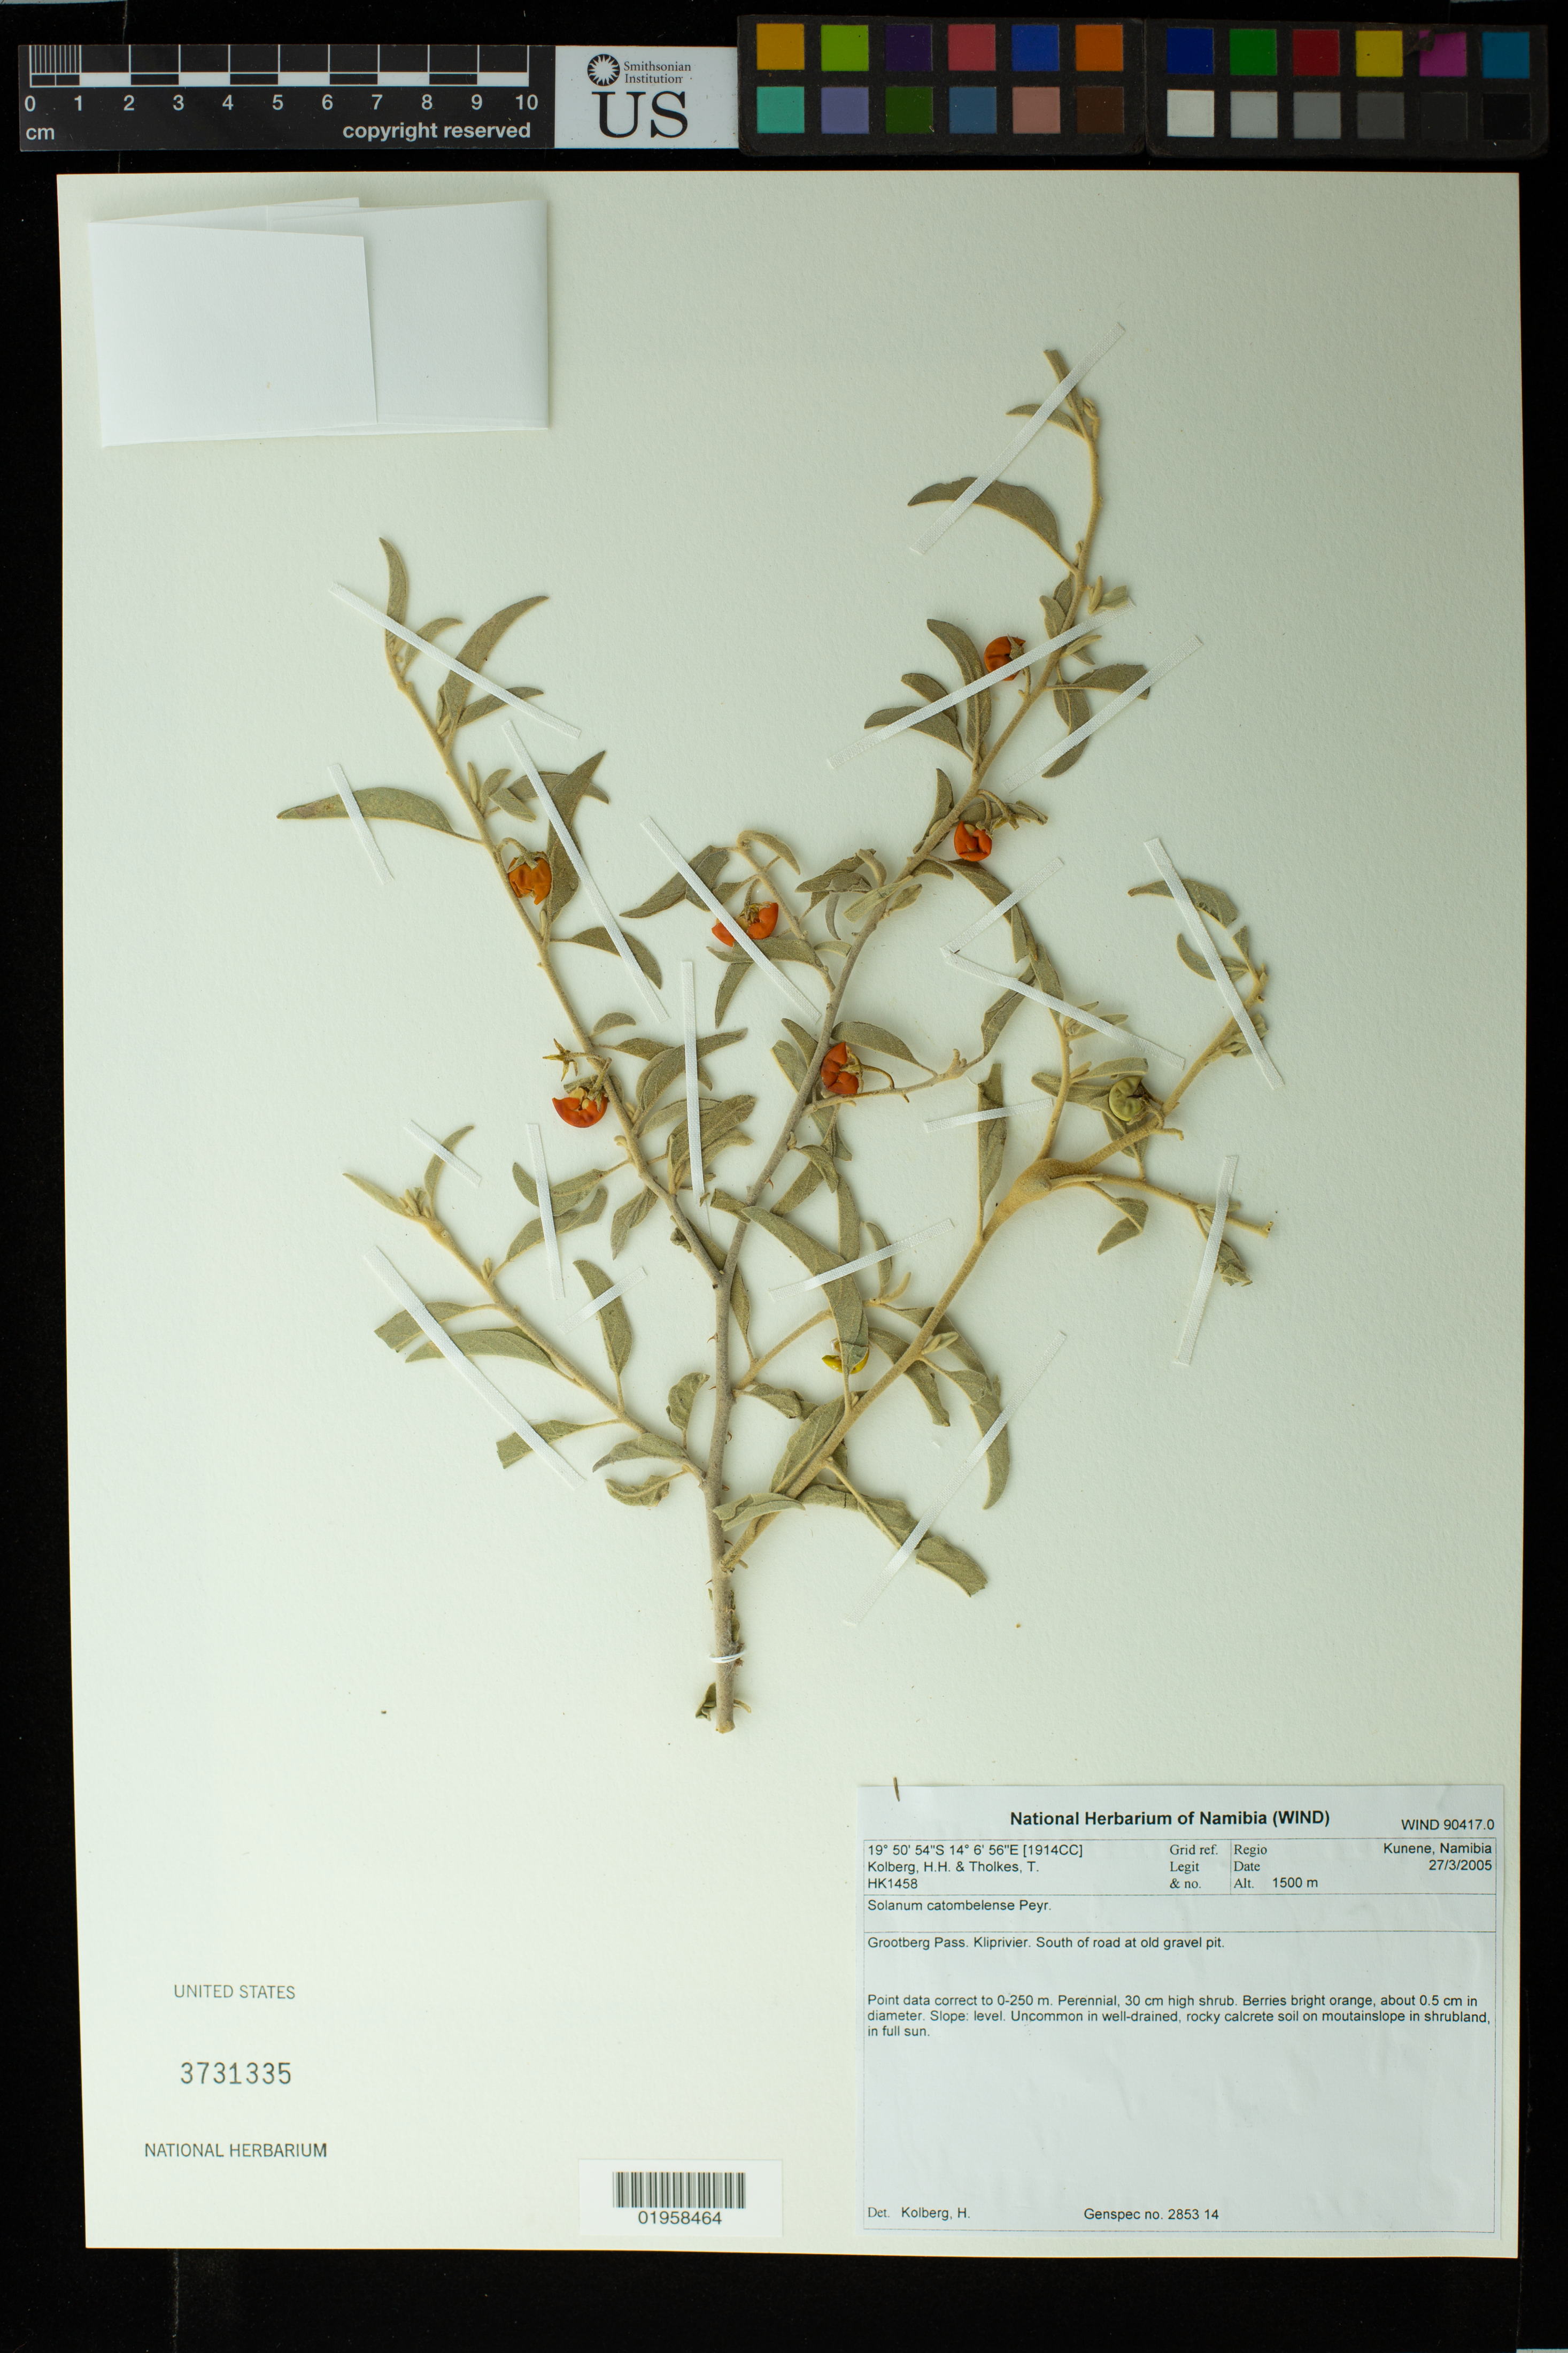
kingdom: Plantae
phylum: Tracheophyta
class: Magnoliopsida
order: Solanales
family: Solanaceae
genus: Solanum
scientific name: Solanum catombelense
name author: Peyr.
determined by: Kolberg, H. H.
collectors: H. H. Kolberg & T. Tholkes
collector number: HK1458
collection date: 2005-03-27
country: Namibia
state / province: Kunene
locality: Grootberg Pass. Kliprivier. S of road at old gravel pit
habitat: Uncommon in well-drained rocky calcrete soil on mountain slope in shrubland, in full sun. Slope: level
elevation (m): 1500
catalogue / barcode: US 3731335